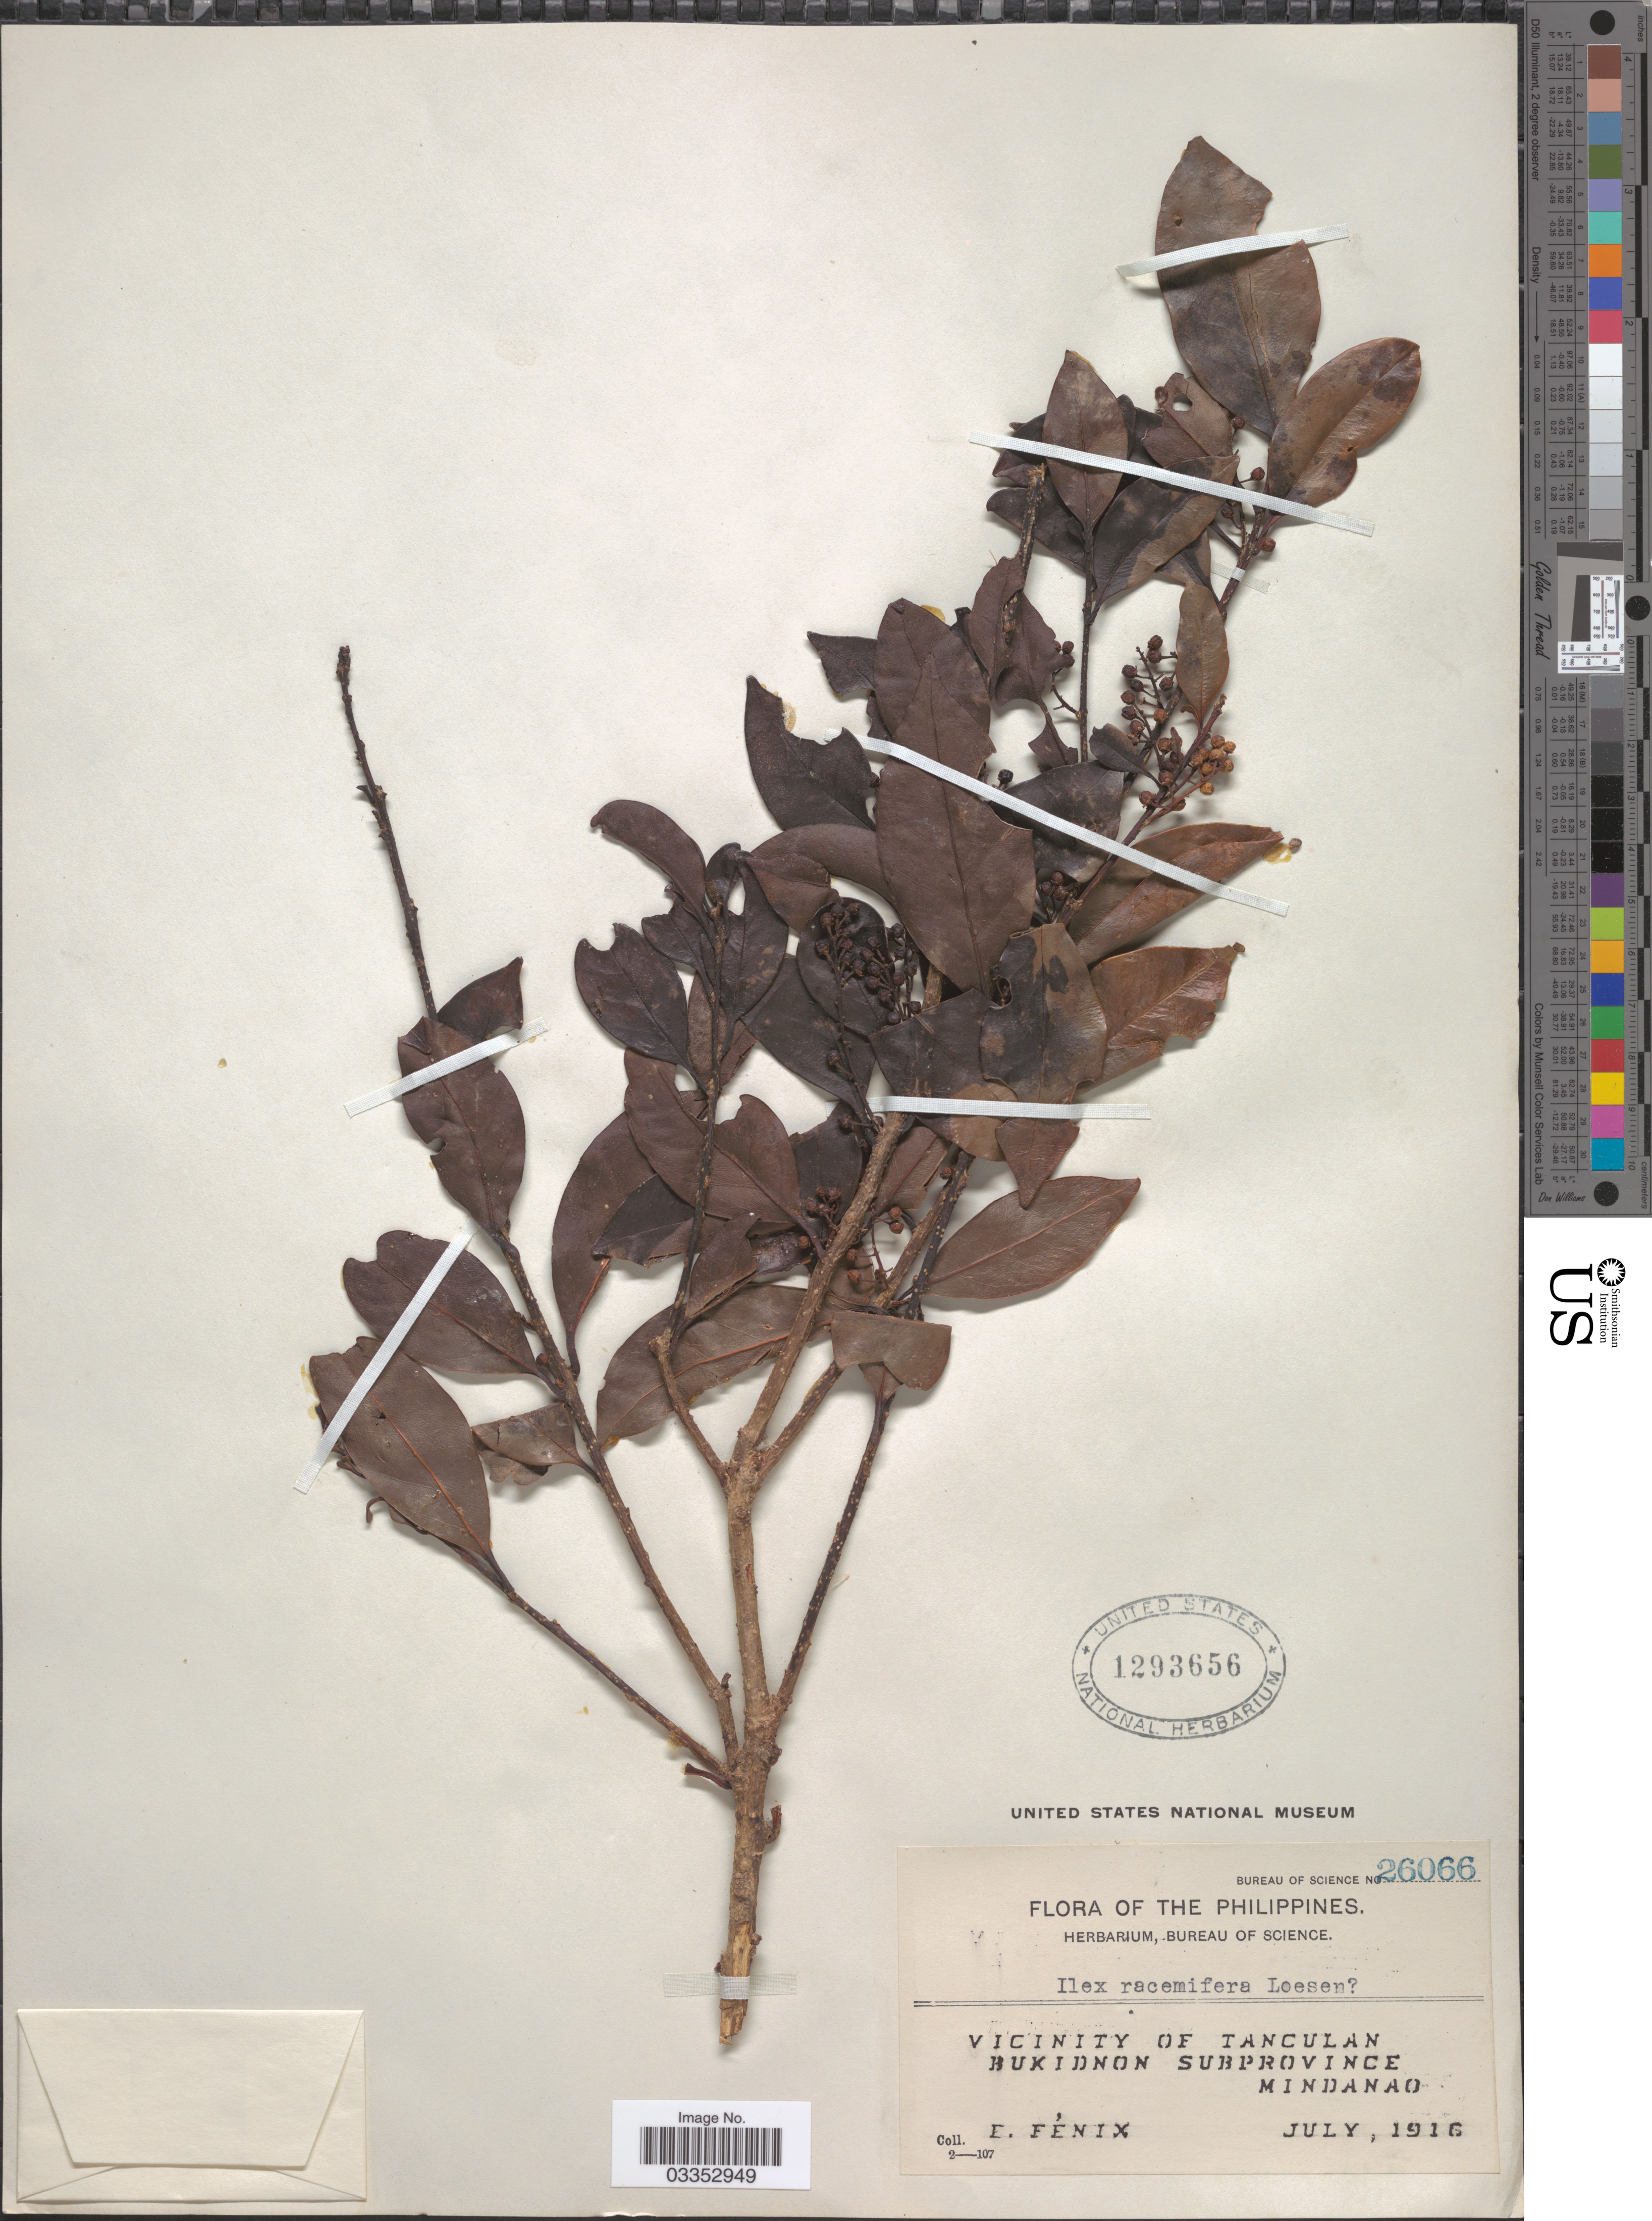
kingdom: Plantae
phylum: Tracheophyta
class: Magnoliopsida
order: Aquifoliales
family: Aquifoliaceae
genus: Ilex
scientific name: Ilex racemifera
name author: Loes.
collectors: E. Fénix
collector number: Bureau of Science 26066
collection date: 1916-07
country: Philippines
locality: Vicinity of Tanculan, Bukidnon Subprovince, Mindanao.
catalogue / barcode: US 1293656